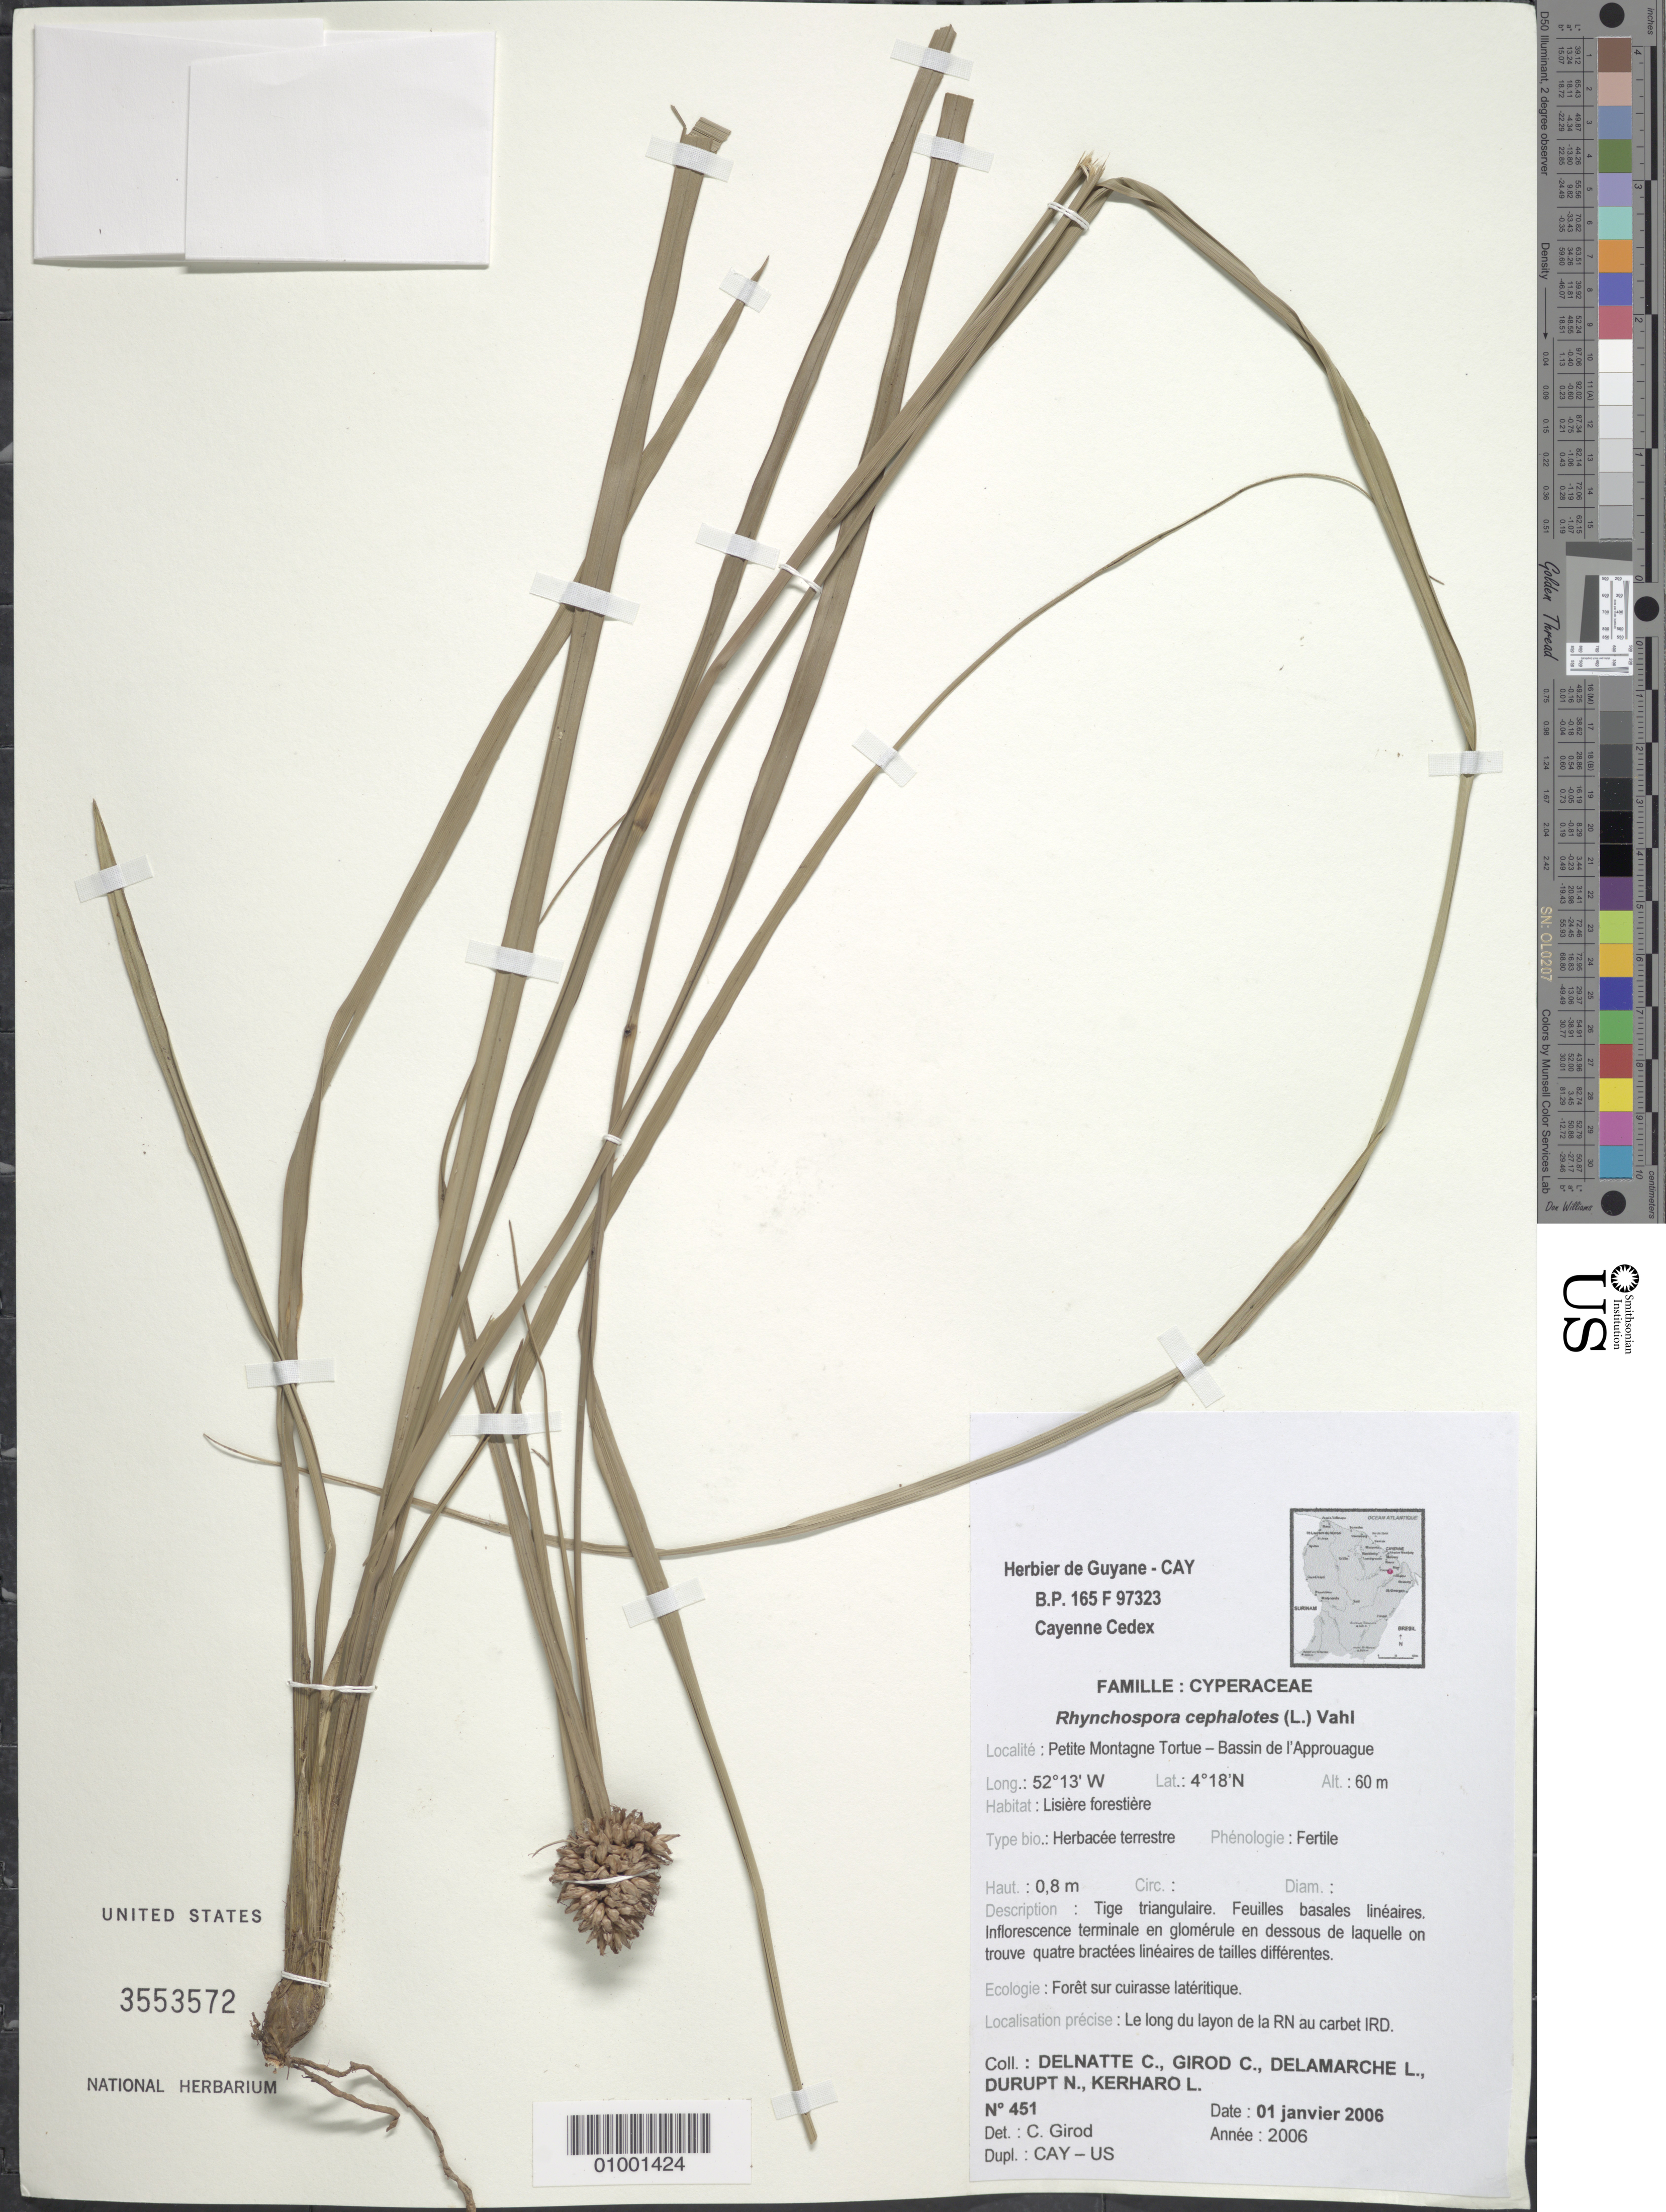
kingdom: Plantae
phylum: Tracheophyta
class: Liliopsida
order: Poales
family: Cyperaceae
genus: Rhynchospora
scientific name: Rhynchospora cephalotes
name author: (L.) Vahl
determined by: Girod, C.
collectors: C. Delnatte, C. Girod, L. Delamarche, N. Durupt & L. Kerharo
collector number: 451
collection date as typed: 1-Jan-06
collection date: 2006-01-01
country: French Guiana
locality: Petite Montagne Tortue - Bassin de l'Approuague. Le long du layon de la RN au carbet IRD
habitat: Lisiere forestiere. Foret sur cuirasse lateritique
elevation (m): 60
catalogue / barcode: US 3553572